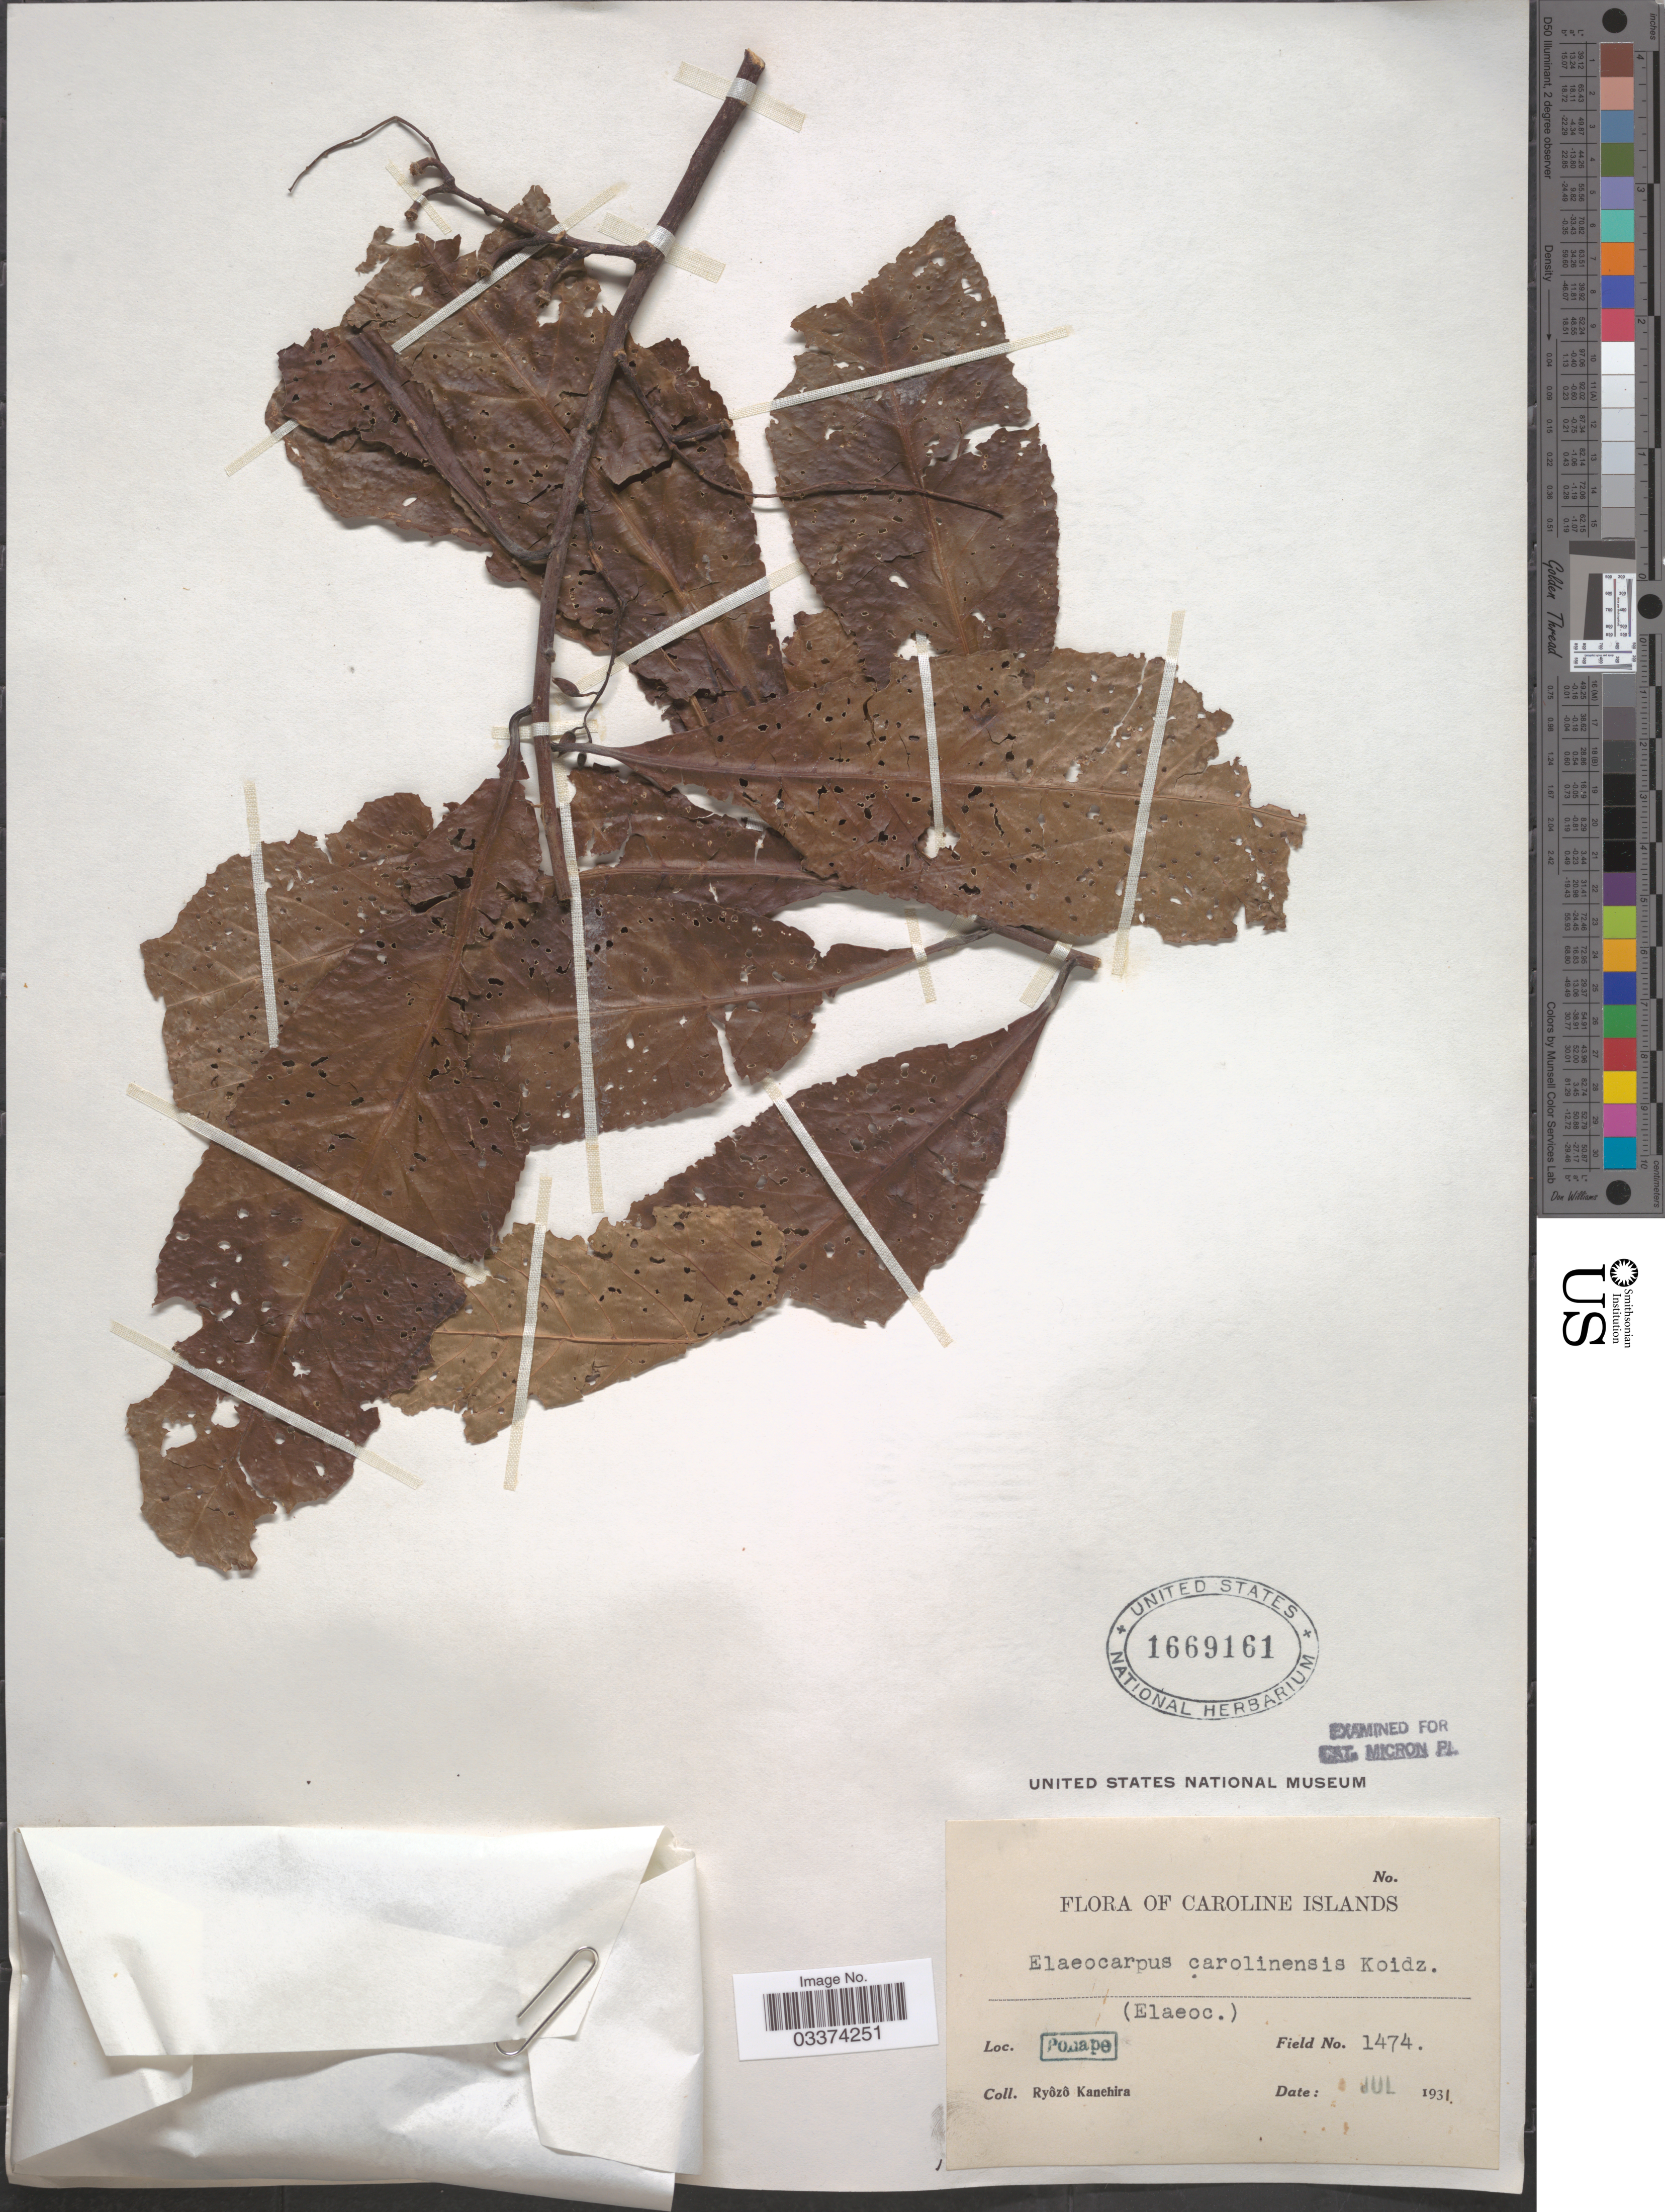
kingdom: Plantae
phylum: Tracheophyta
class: Magnoliopsida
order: Oxalidales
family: Elaeocarpaceae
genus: Elaeocarpus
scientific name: Elaeocarpus carolinensis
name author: Koidz.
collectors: R. Kanehira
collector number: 1474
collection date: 1931-07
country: Micronesia, Federated States of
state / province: Pohnpei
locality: Caroline Islands. Ponape.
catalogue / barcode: US 1669161